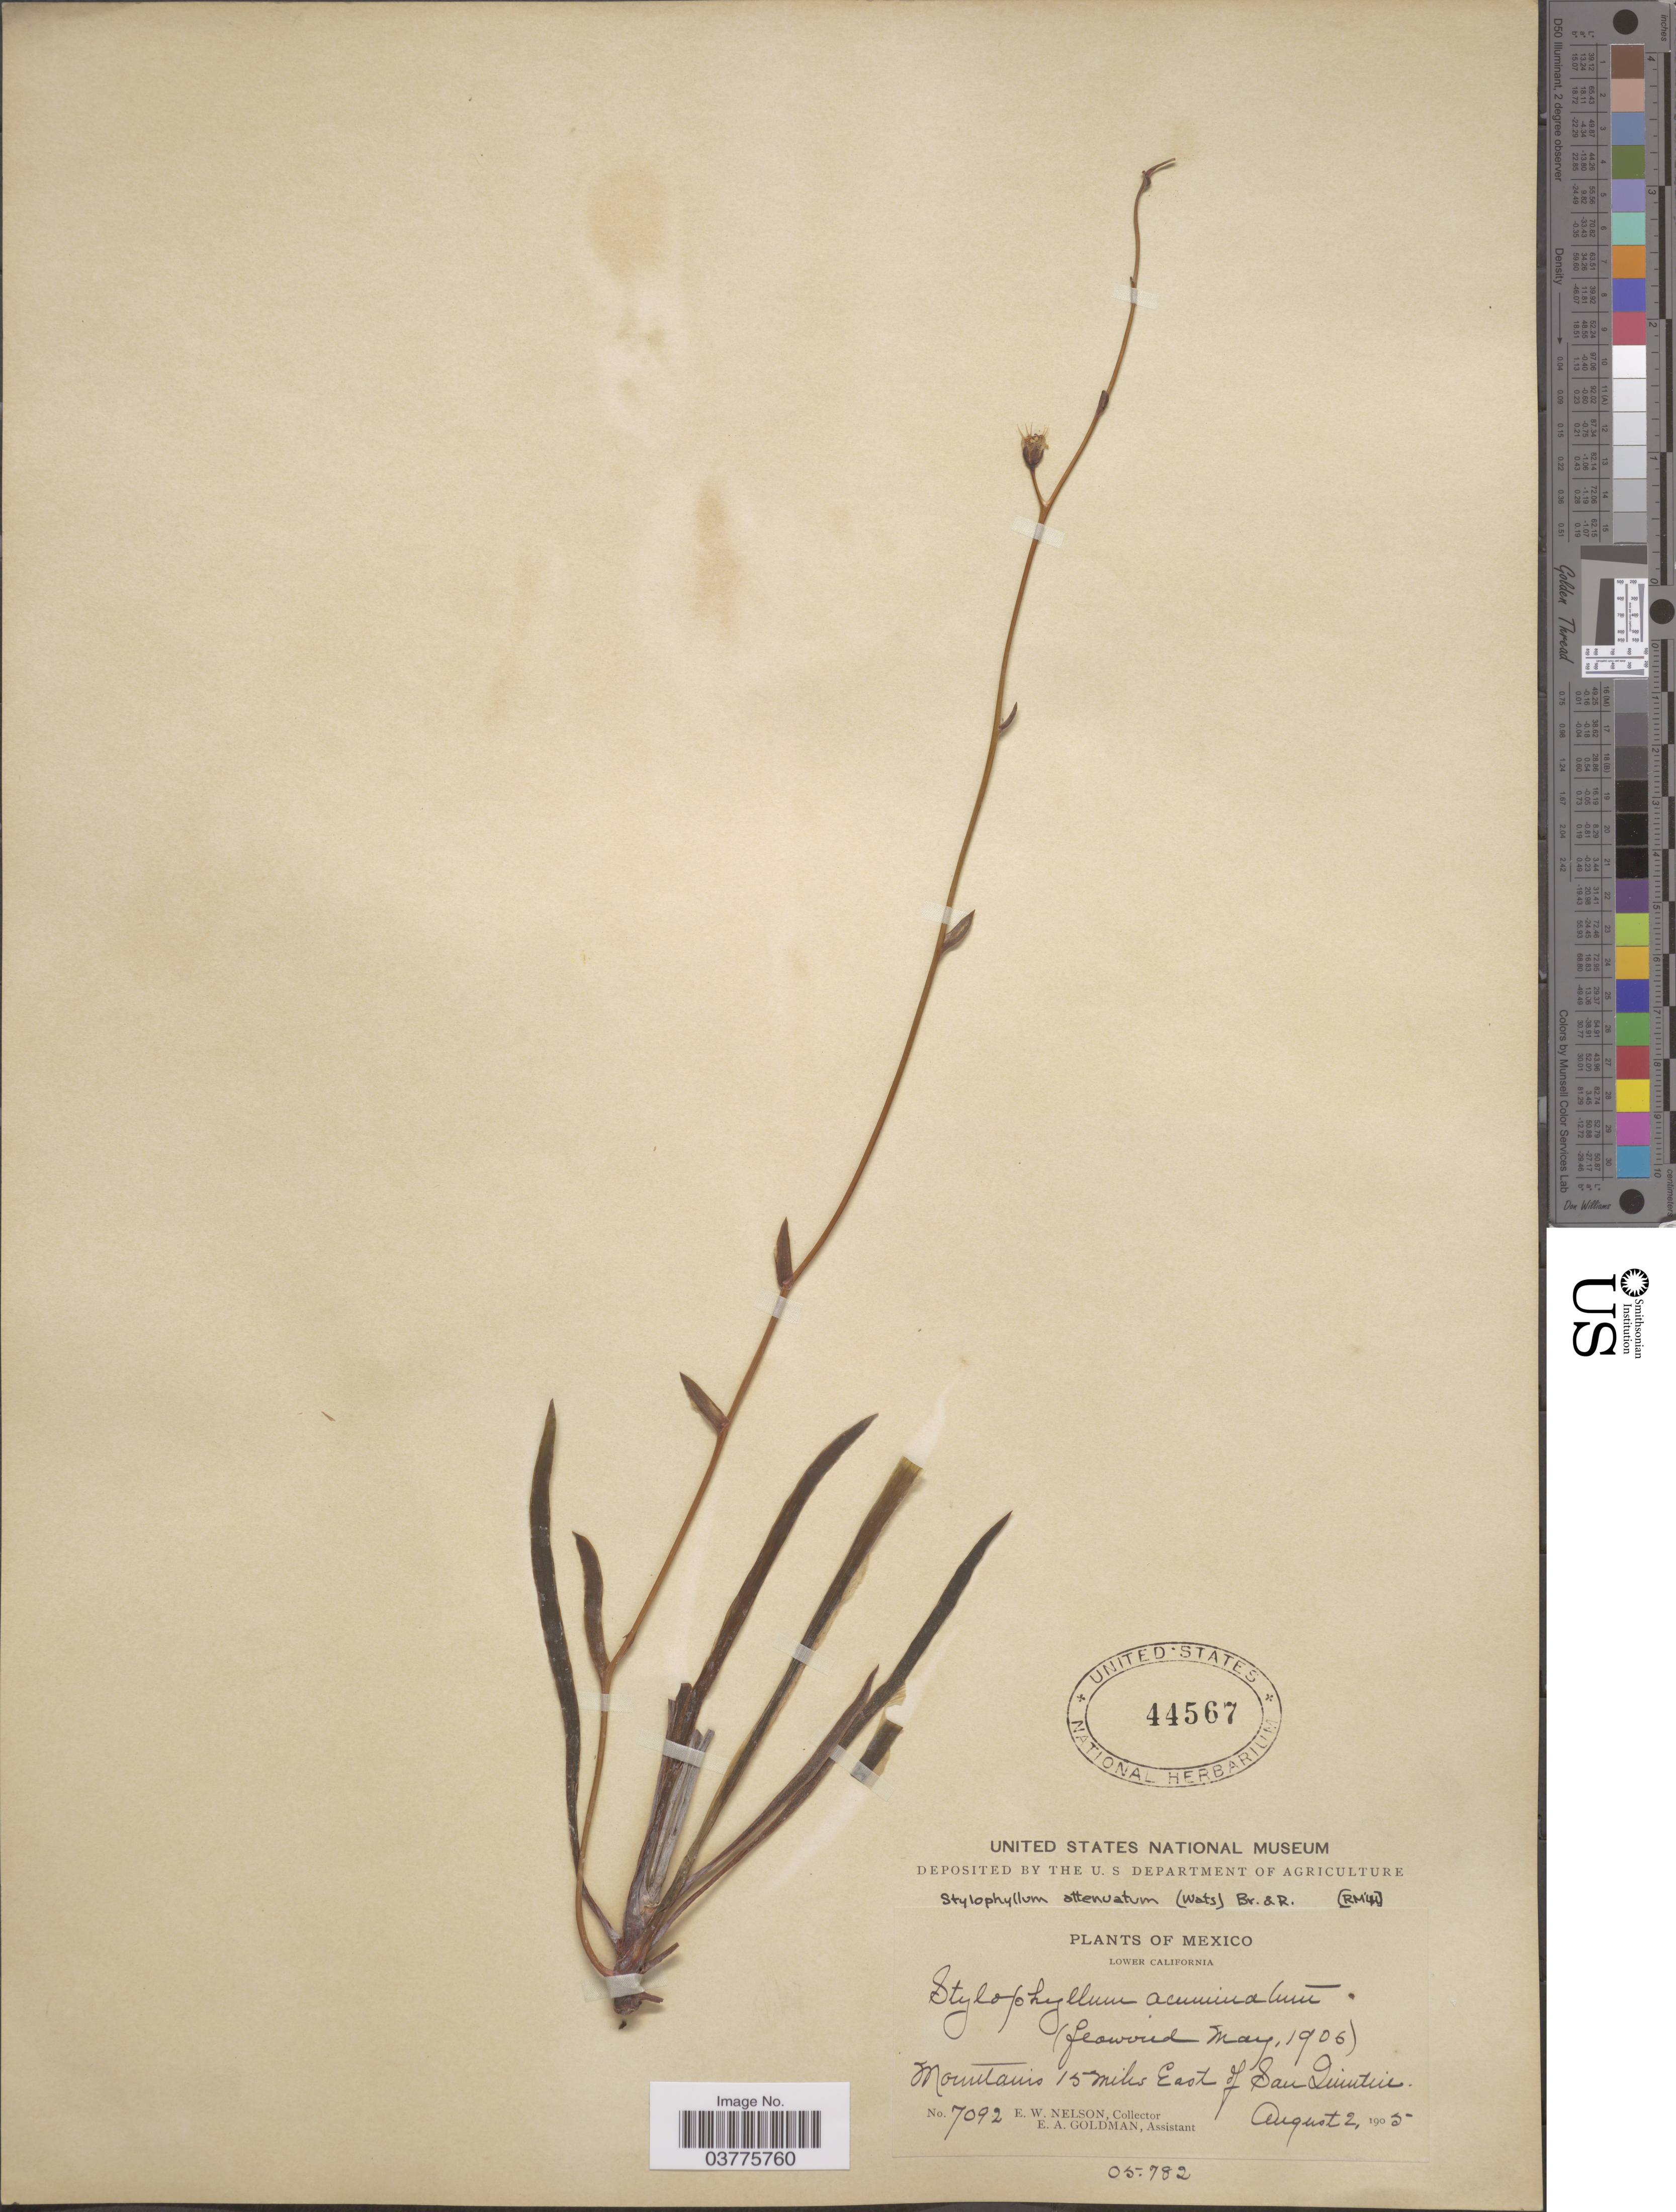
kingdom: Plantae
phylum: Tracheophyta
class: Magnoliopsida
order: Saxifragales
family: Crassulaceae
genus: Dudleya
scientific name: Dudleya attenuata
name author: (S. Watson) Moran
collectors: E. W. Nelson & E. A. Goldman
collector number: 7092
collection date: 1905-08-02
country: Mexico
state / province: Baja California Norte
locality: Lower California. Mountains 15 miles East of San Quintin.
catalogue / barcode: US 44567